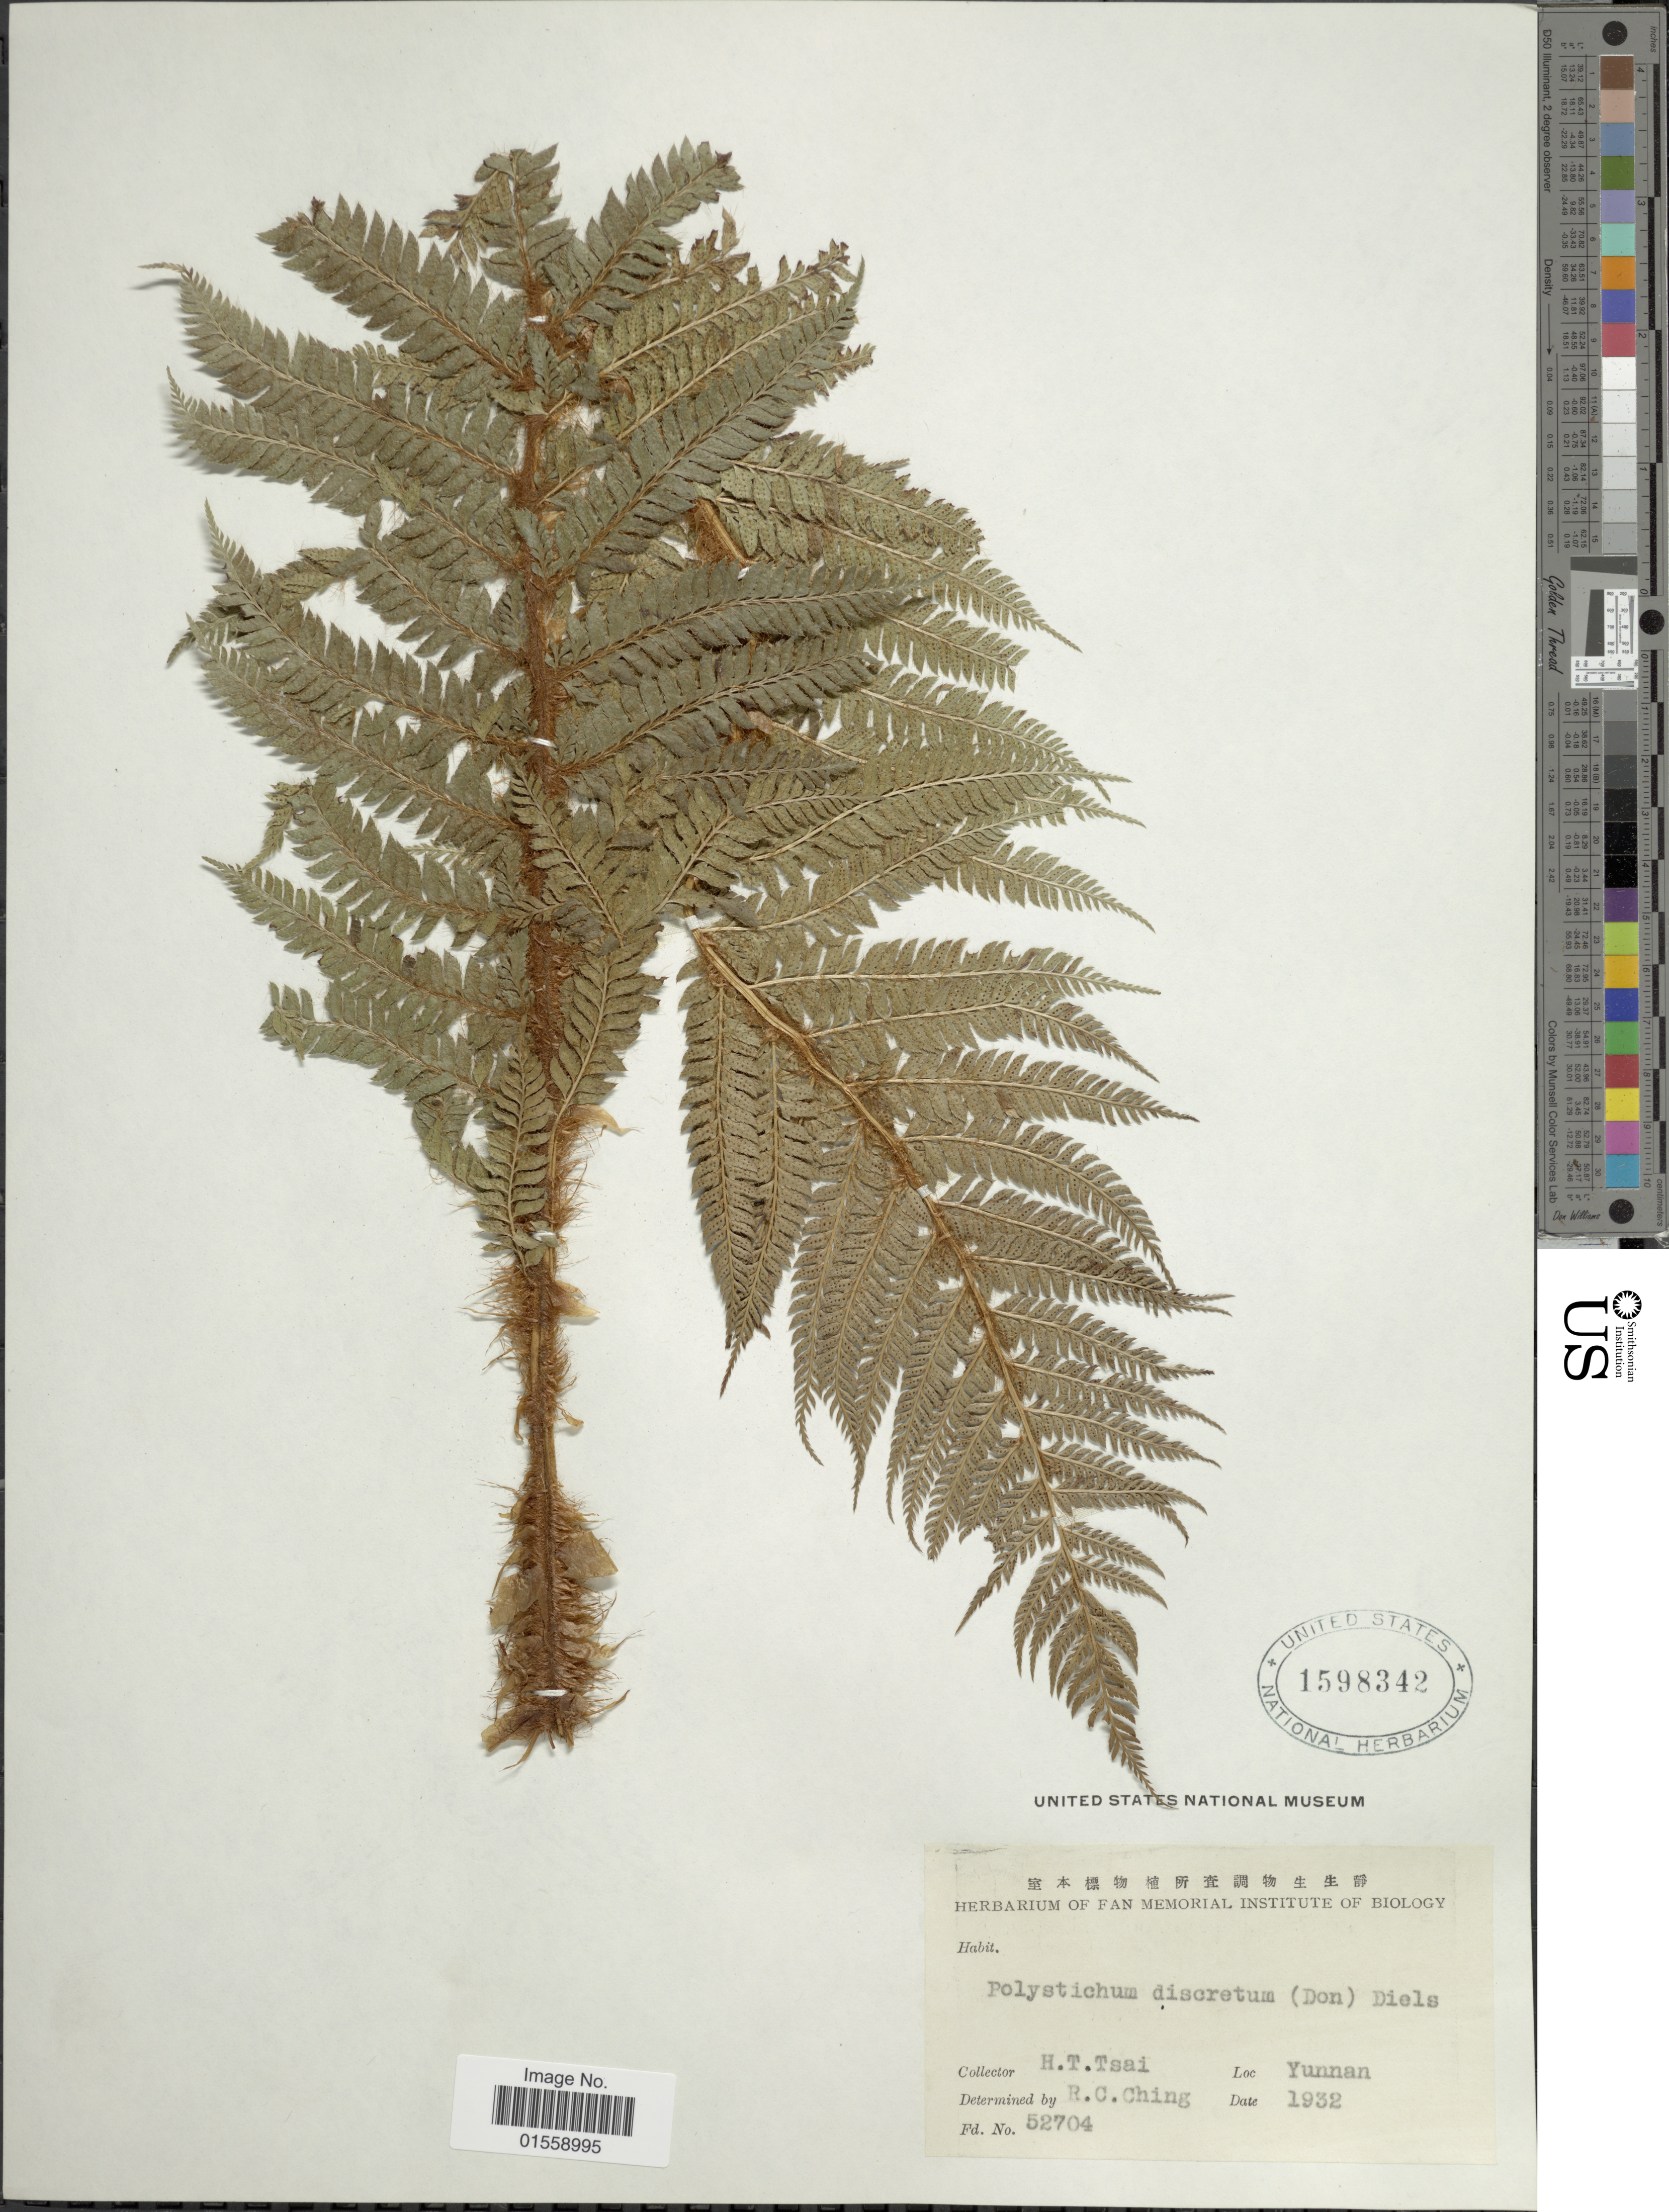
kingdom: Plantae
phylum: Tracheophyta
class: Polypodiopsida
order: Polypodiales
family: Dryopteridaceae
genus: Polystichum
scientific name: Polystichum discretum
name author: (D. Don) J. Sm.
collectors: H. Tsai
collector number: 52704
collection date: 1932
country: China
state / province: Yunnan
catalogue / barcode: US 1598342